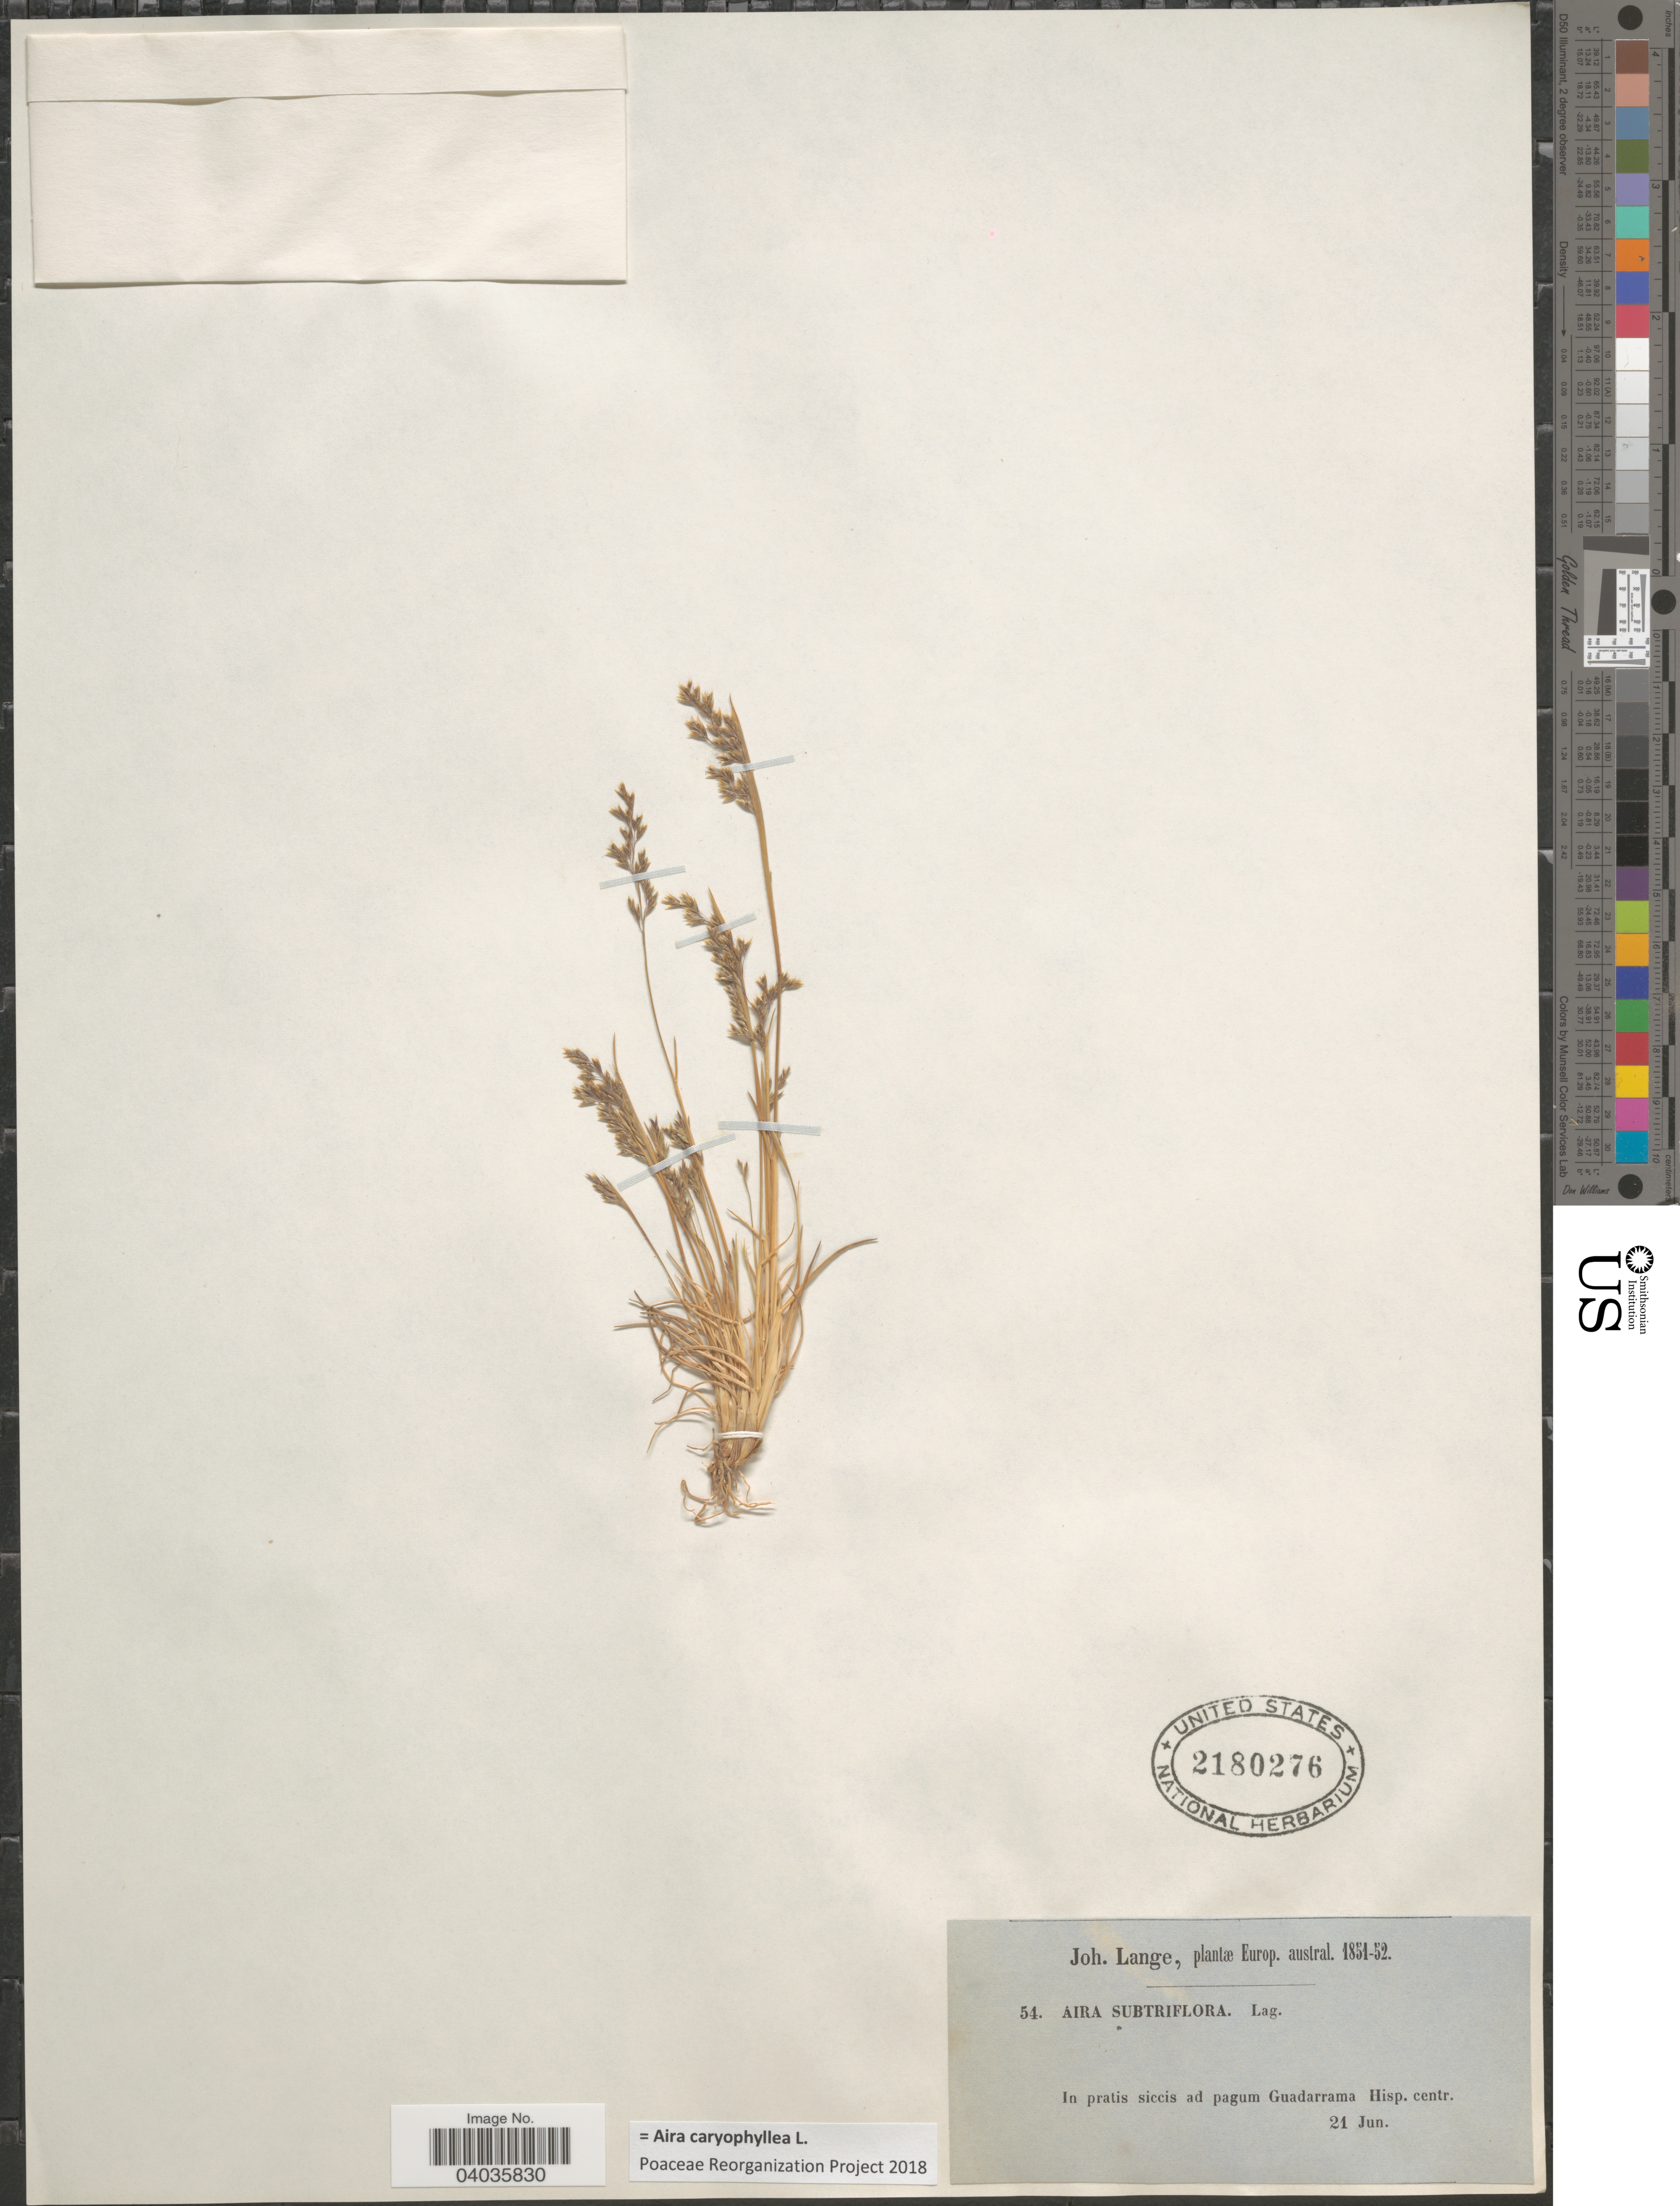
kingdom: Plantae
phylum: Tracheophyta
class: Liliopsida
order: Poales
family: Poaceae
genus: Aira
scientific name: Aira caryophyllea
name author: L.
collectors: J. M. C. Lange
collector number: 54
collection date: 1851-06-21/1852-06-21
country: Spain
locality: Europ. austral. In pratis siccis ad pagum Guadarrama Hisp. centr.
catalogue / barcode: US 2180276